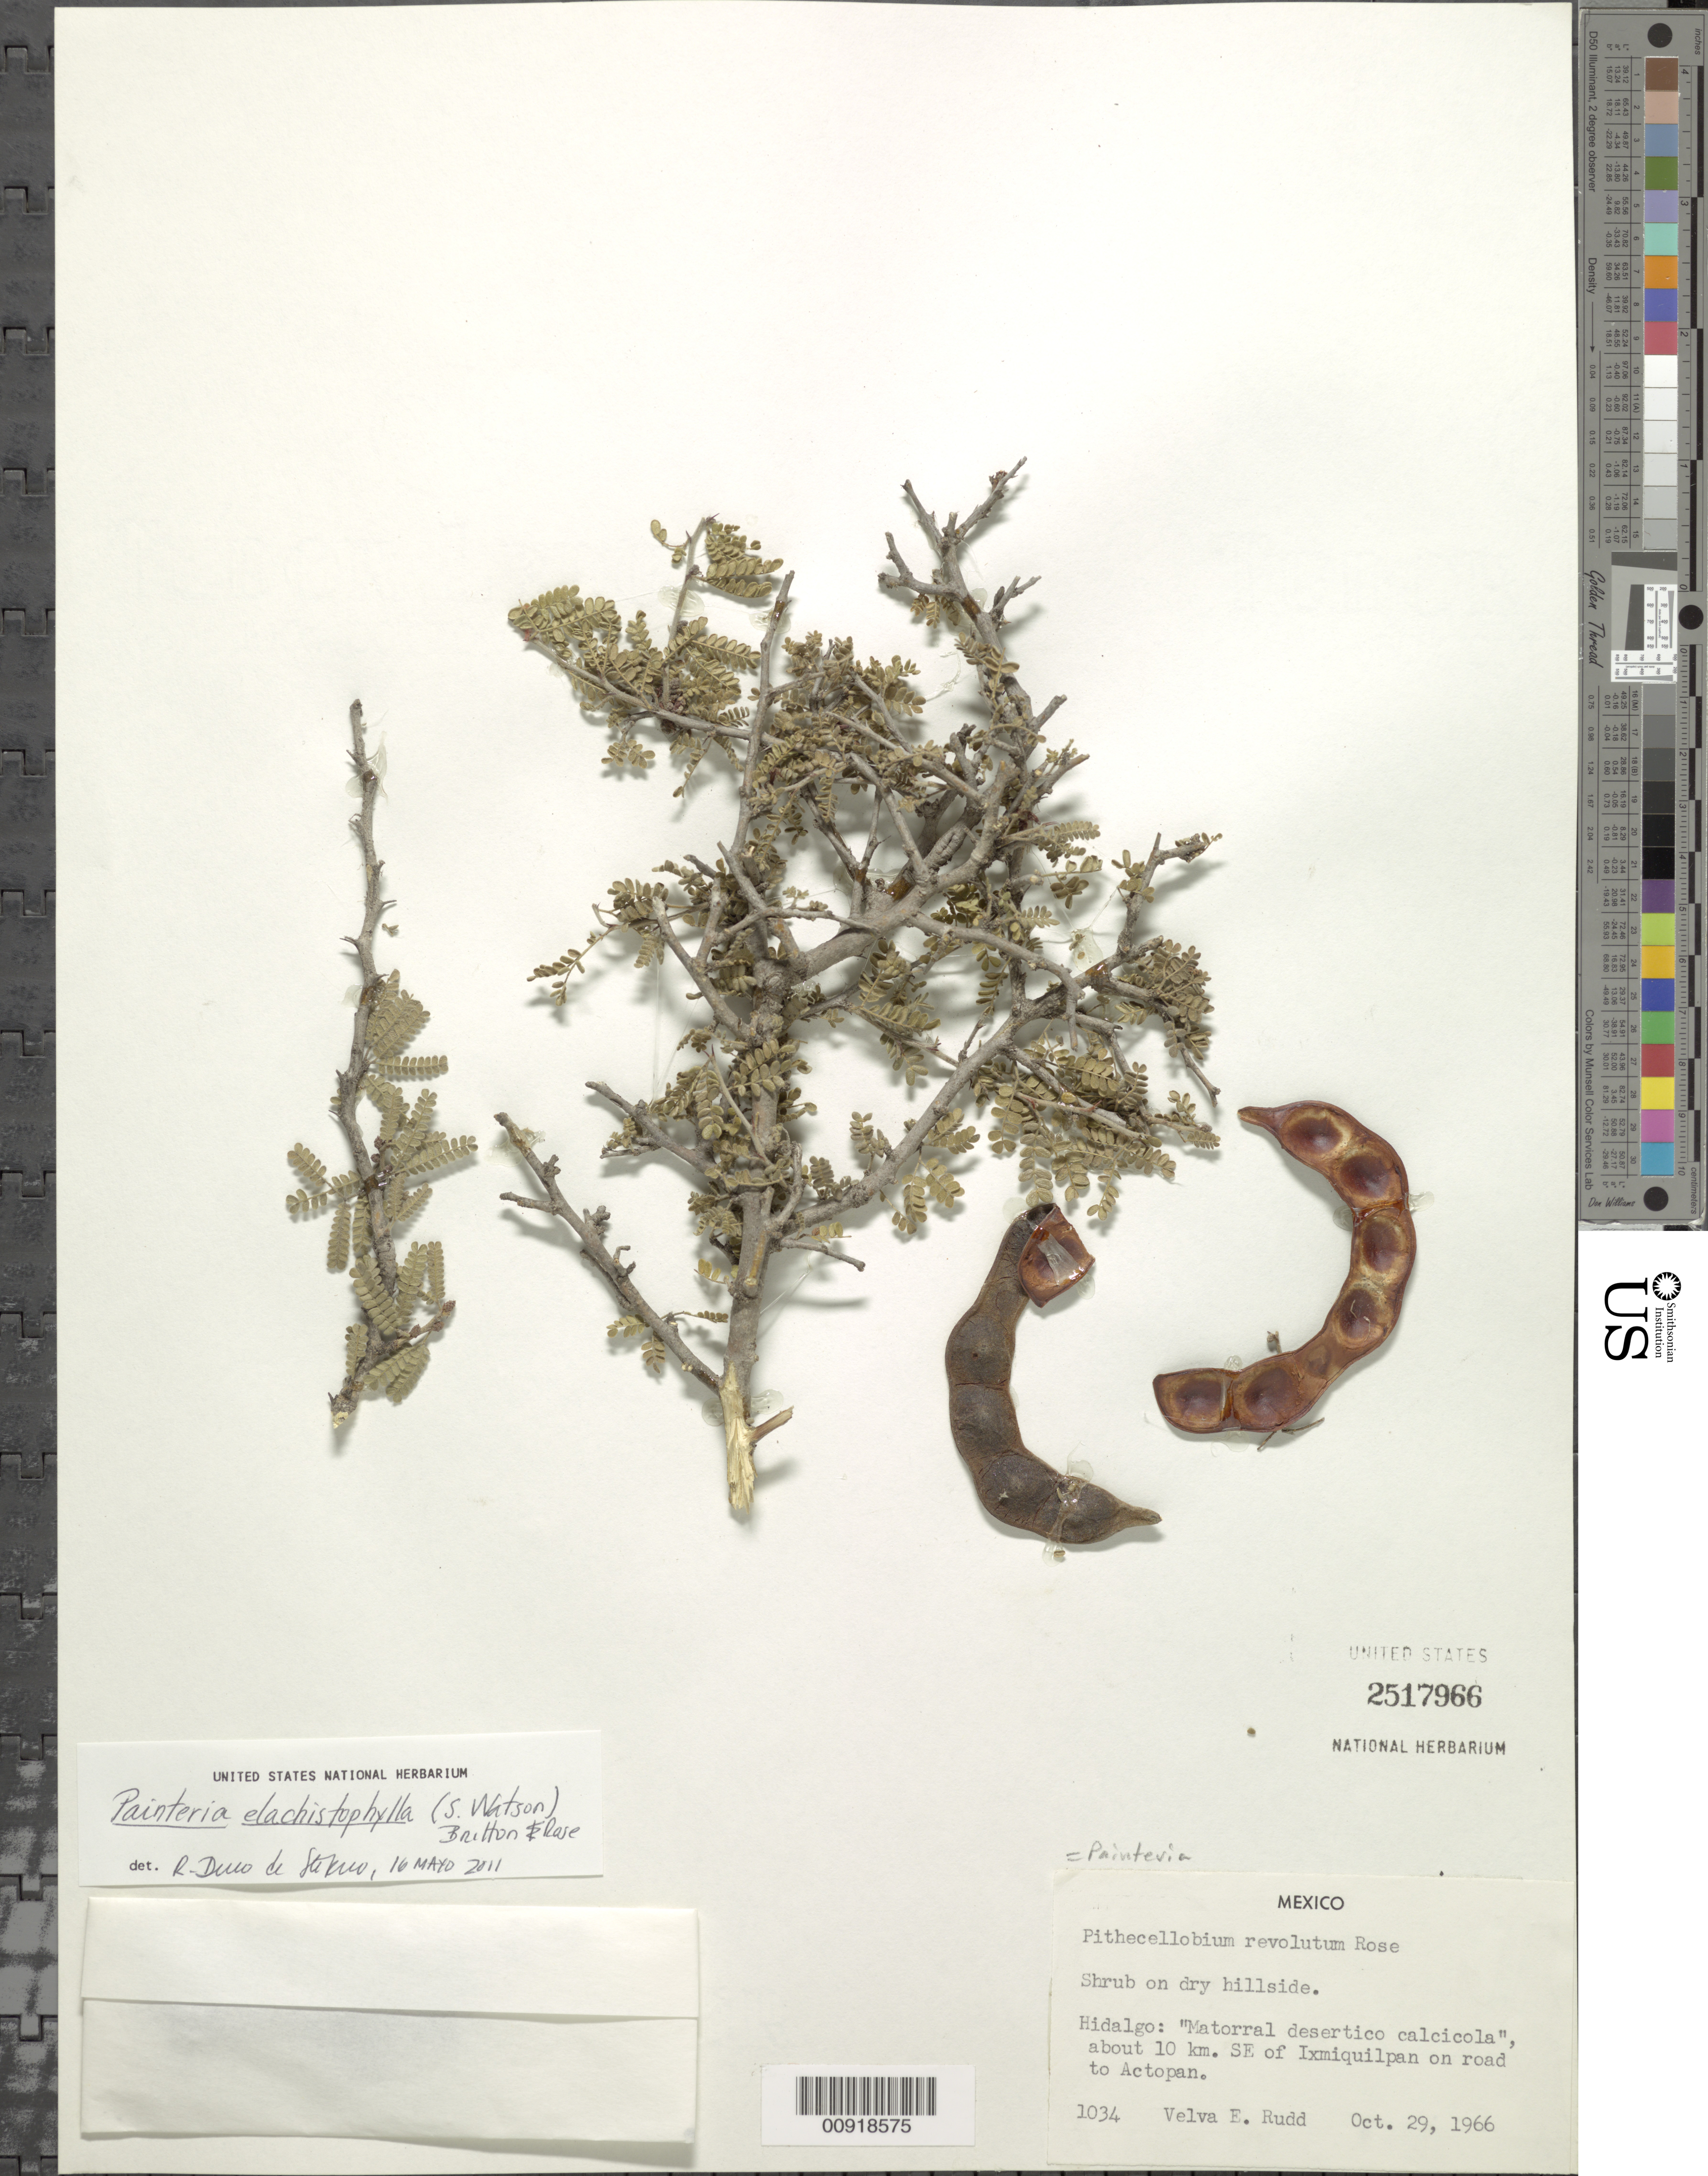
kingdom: Plantae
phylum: Tracheophyta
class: Magnoliopsida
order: Fabales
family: Fabaceae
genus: Painteria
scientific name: Painteria elachistophylla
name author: (A. Gray ex S. Watson) Britton & Rose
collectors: V. E. Rudd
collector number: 1034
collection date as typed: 29 Oct 1966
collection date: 1966-10-29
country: Mexico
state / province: Hidalgo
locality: Hidalgo: About 10 km. SE of Ixmiquilpan on road to Actopan.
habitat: On dry hillside. Matorral desertico calcicola.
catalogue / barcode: US 2517966